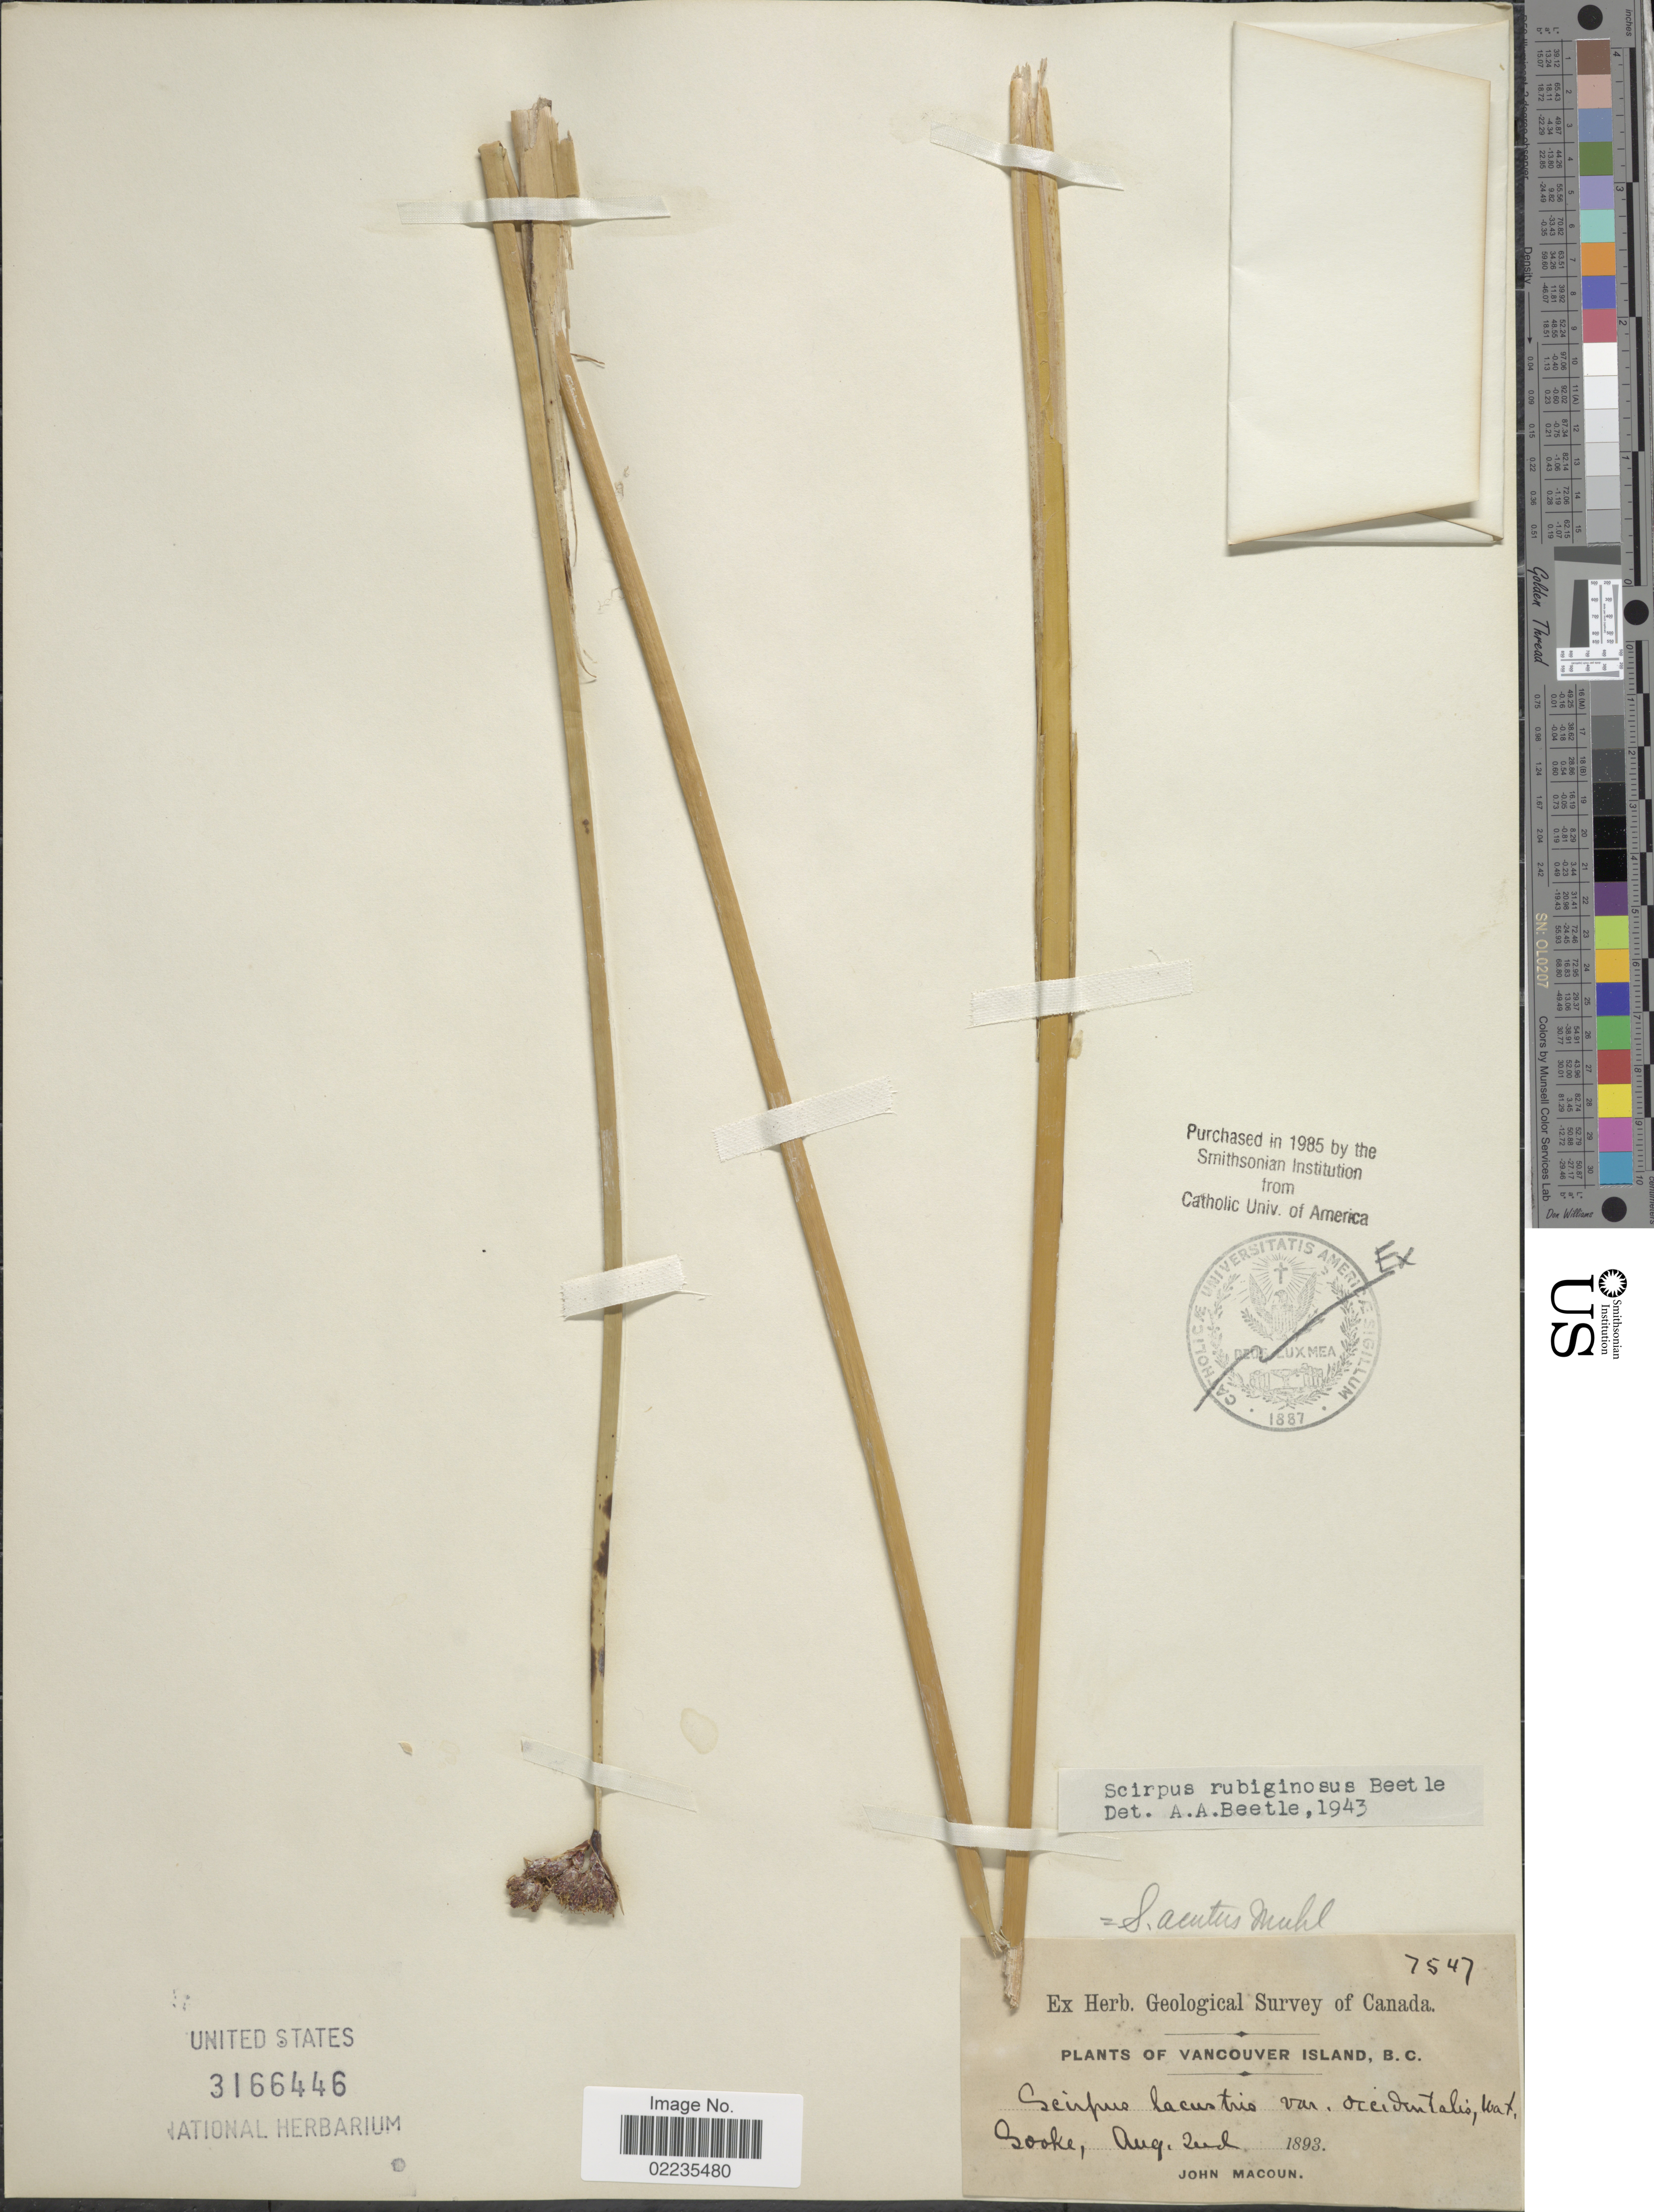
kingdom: Plantae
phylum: Tracheophyta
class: Liliopsida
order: Poales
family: Cyperaceae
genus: Schoenoplectus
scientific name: Schoenoplectus acutus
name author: (Muhl. ex Bigelow) Á. Löve & D. Löve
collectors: J. Macoun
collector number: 7547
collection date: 1893-08-02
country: Canada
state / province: British Columbia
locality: Vancouver Island, Sooke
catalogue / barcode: US 3166446